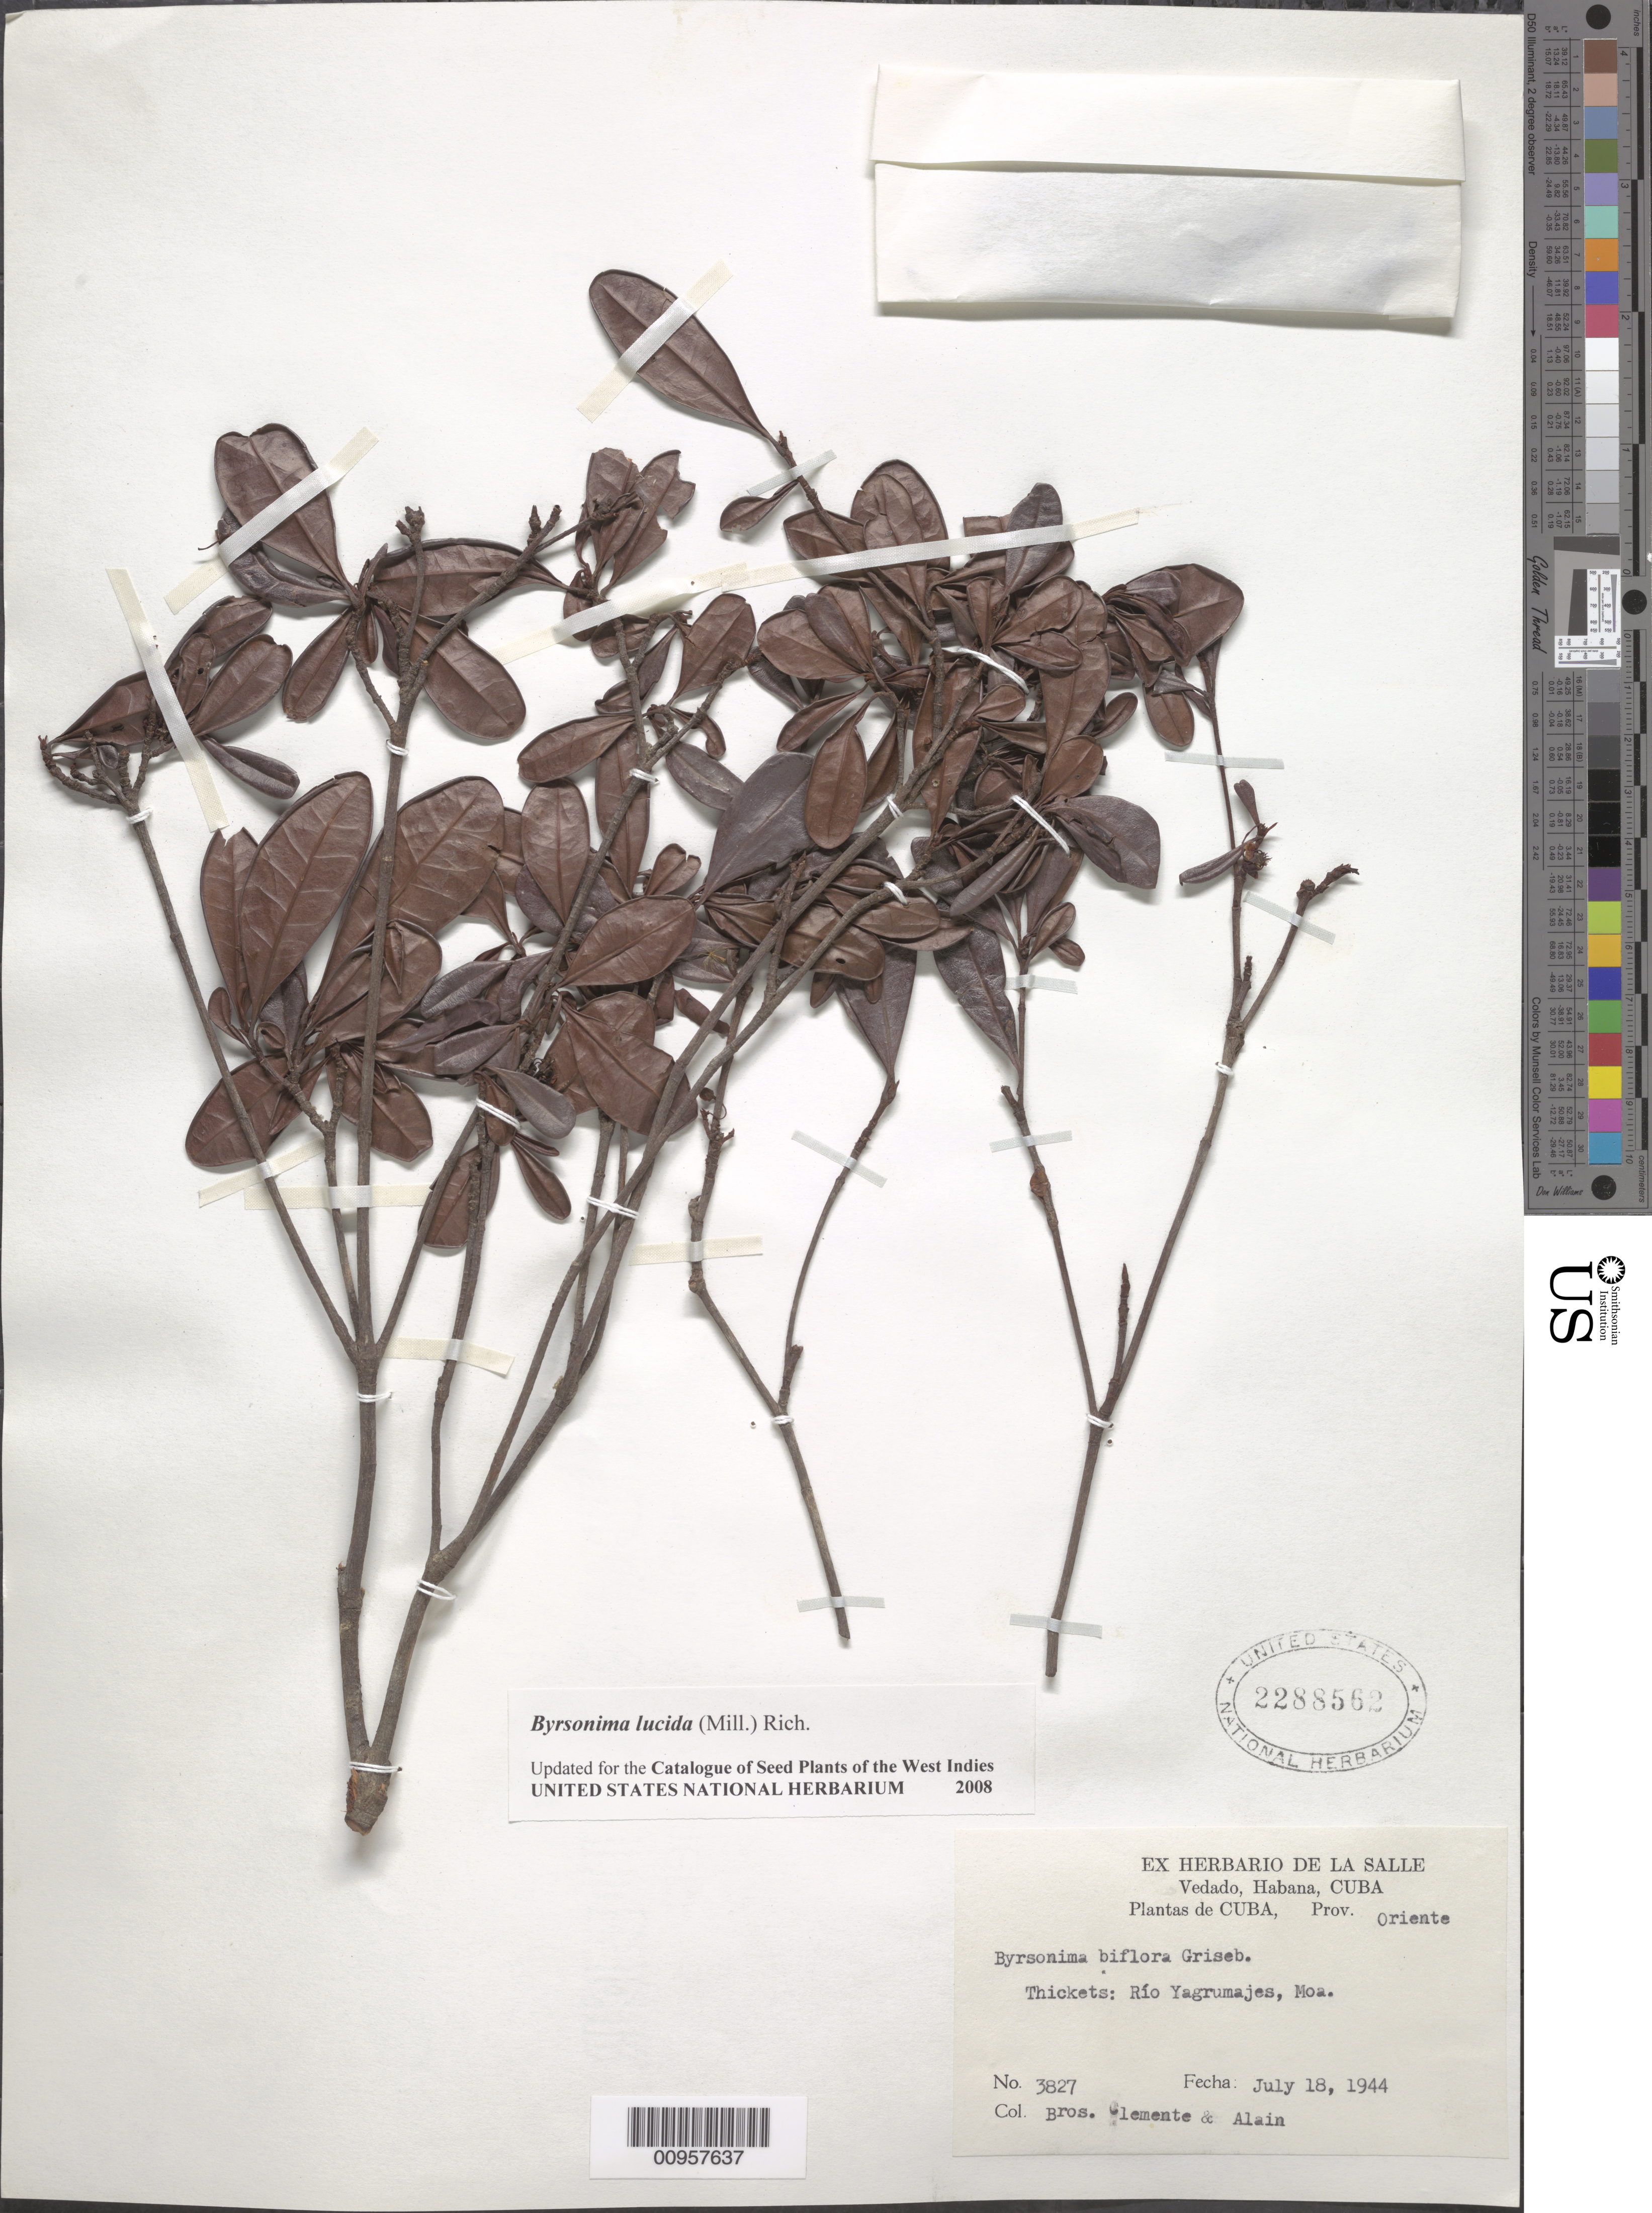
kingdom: Plantae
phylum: Tracheophyta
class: Magnoliopsida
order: Malpighiales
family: Malpighiaceae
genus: Byrsonima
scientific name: Byrsonima lucida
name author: (Mill.) DC.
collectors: Bro. Clemente & A. H. Liogier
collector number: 3827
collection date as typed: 18 Jul 1944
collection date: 1944-07-18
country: Cuba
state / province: Holguín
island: Cuba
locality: Río Yagrumajes, Moa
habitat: Thickets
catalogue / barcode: US 2288562